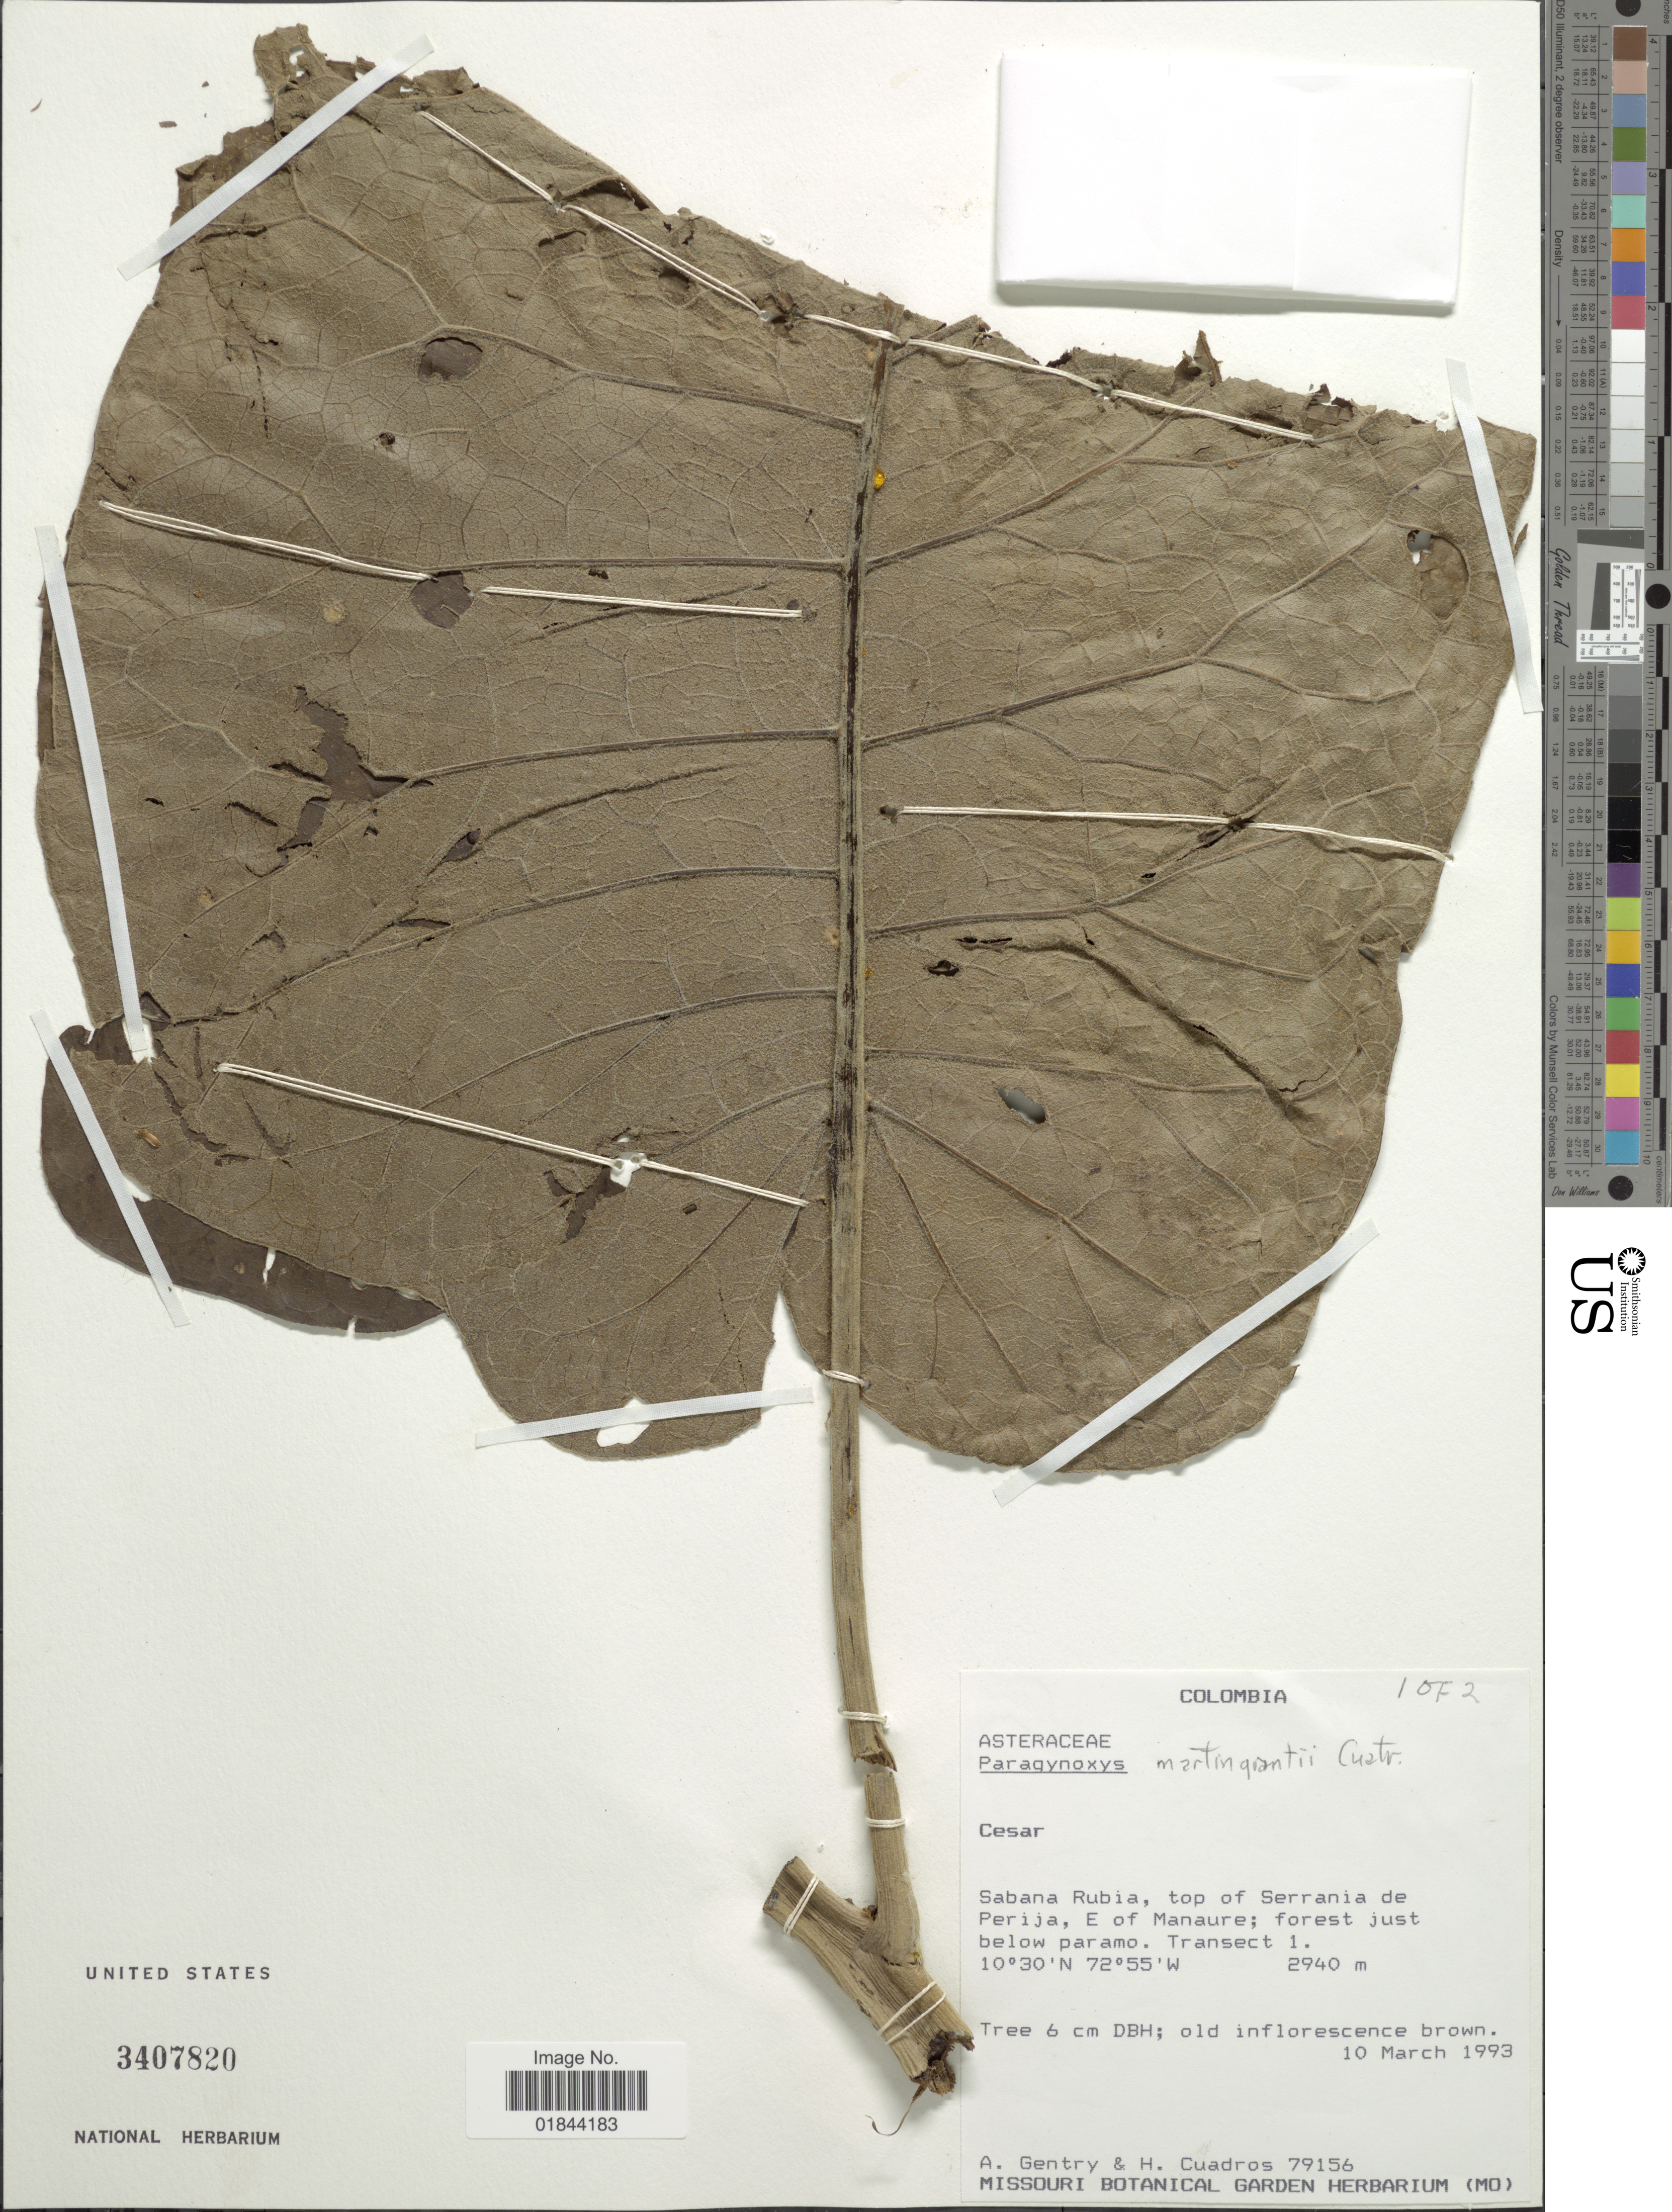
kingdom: Plantae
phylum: Tracheophyta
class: Magnoliopsida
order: Asterales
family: Asteraceae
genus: Paragynoxys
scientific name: Paragynoxys martingrantii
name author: Cuatrec.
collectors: A. H. Gentry & H. Cuadros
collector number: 79156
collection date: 1993-03-10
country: Colombia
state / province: Cesar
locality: Sabana Rubia, top of Serrania de Perija, E of Manaure; forest just below paramo. Transect 1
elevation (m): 2940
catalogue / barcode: US 3407820